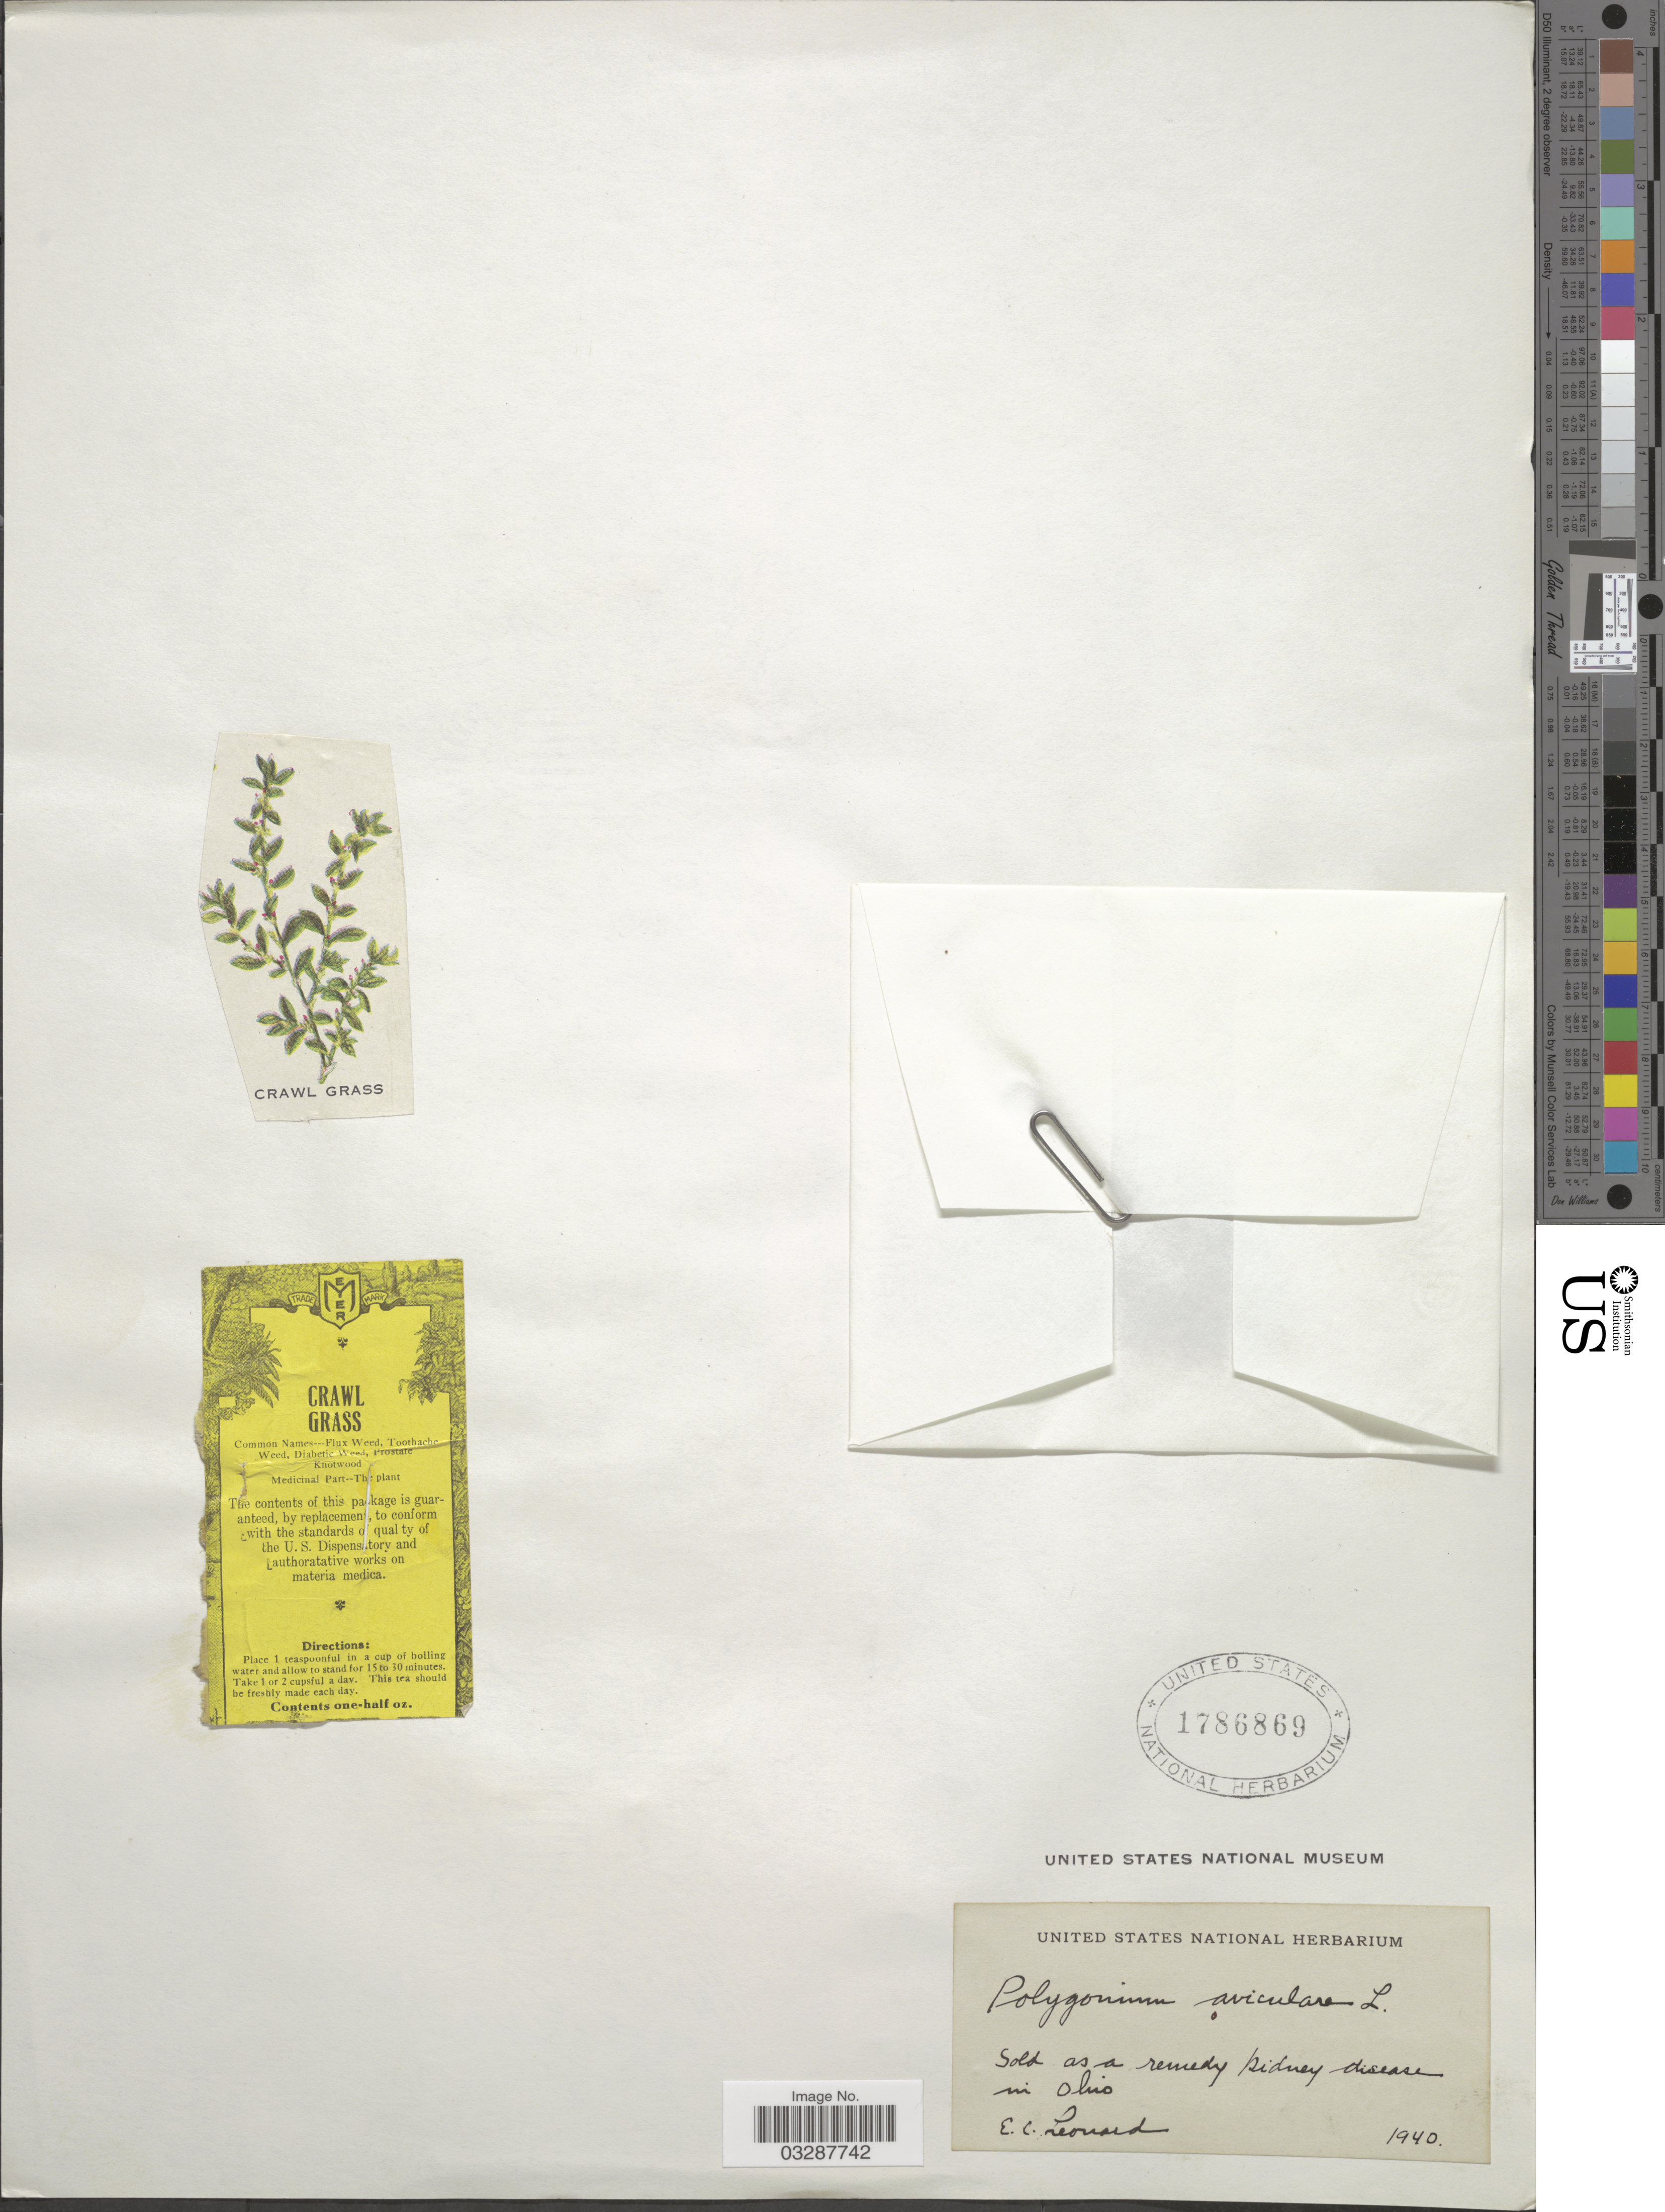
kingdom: Plantae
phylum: Tracheophyta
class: Magnoliopsida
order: Caryophyllales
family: Polygonaceae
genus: Polygonum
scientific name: Polygonum aviculare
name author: L.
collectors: E. C. Leonard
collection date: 1940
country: United States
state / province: Ohio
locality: Sold as a remey kidney disease in Ohio.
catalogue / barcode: US 1786869